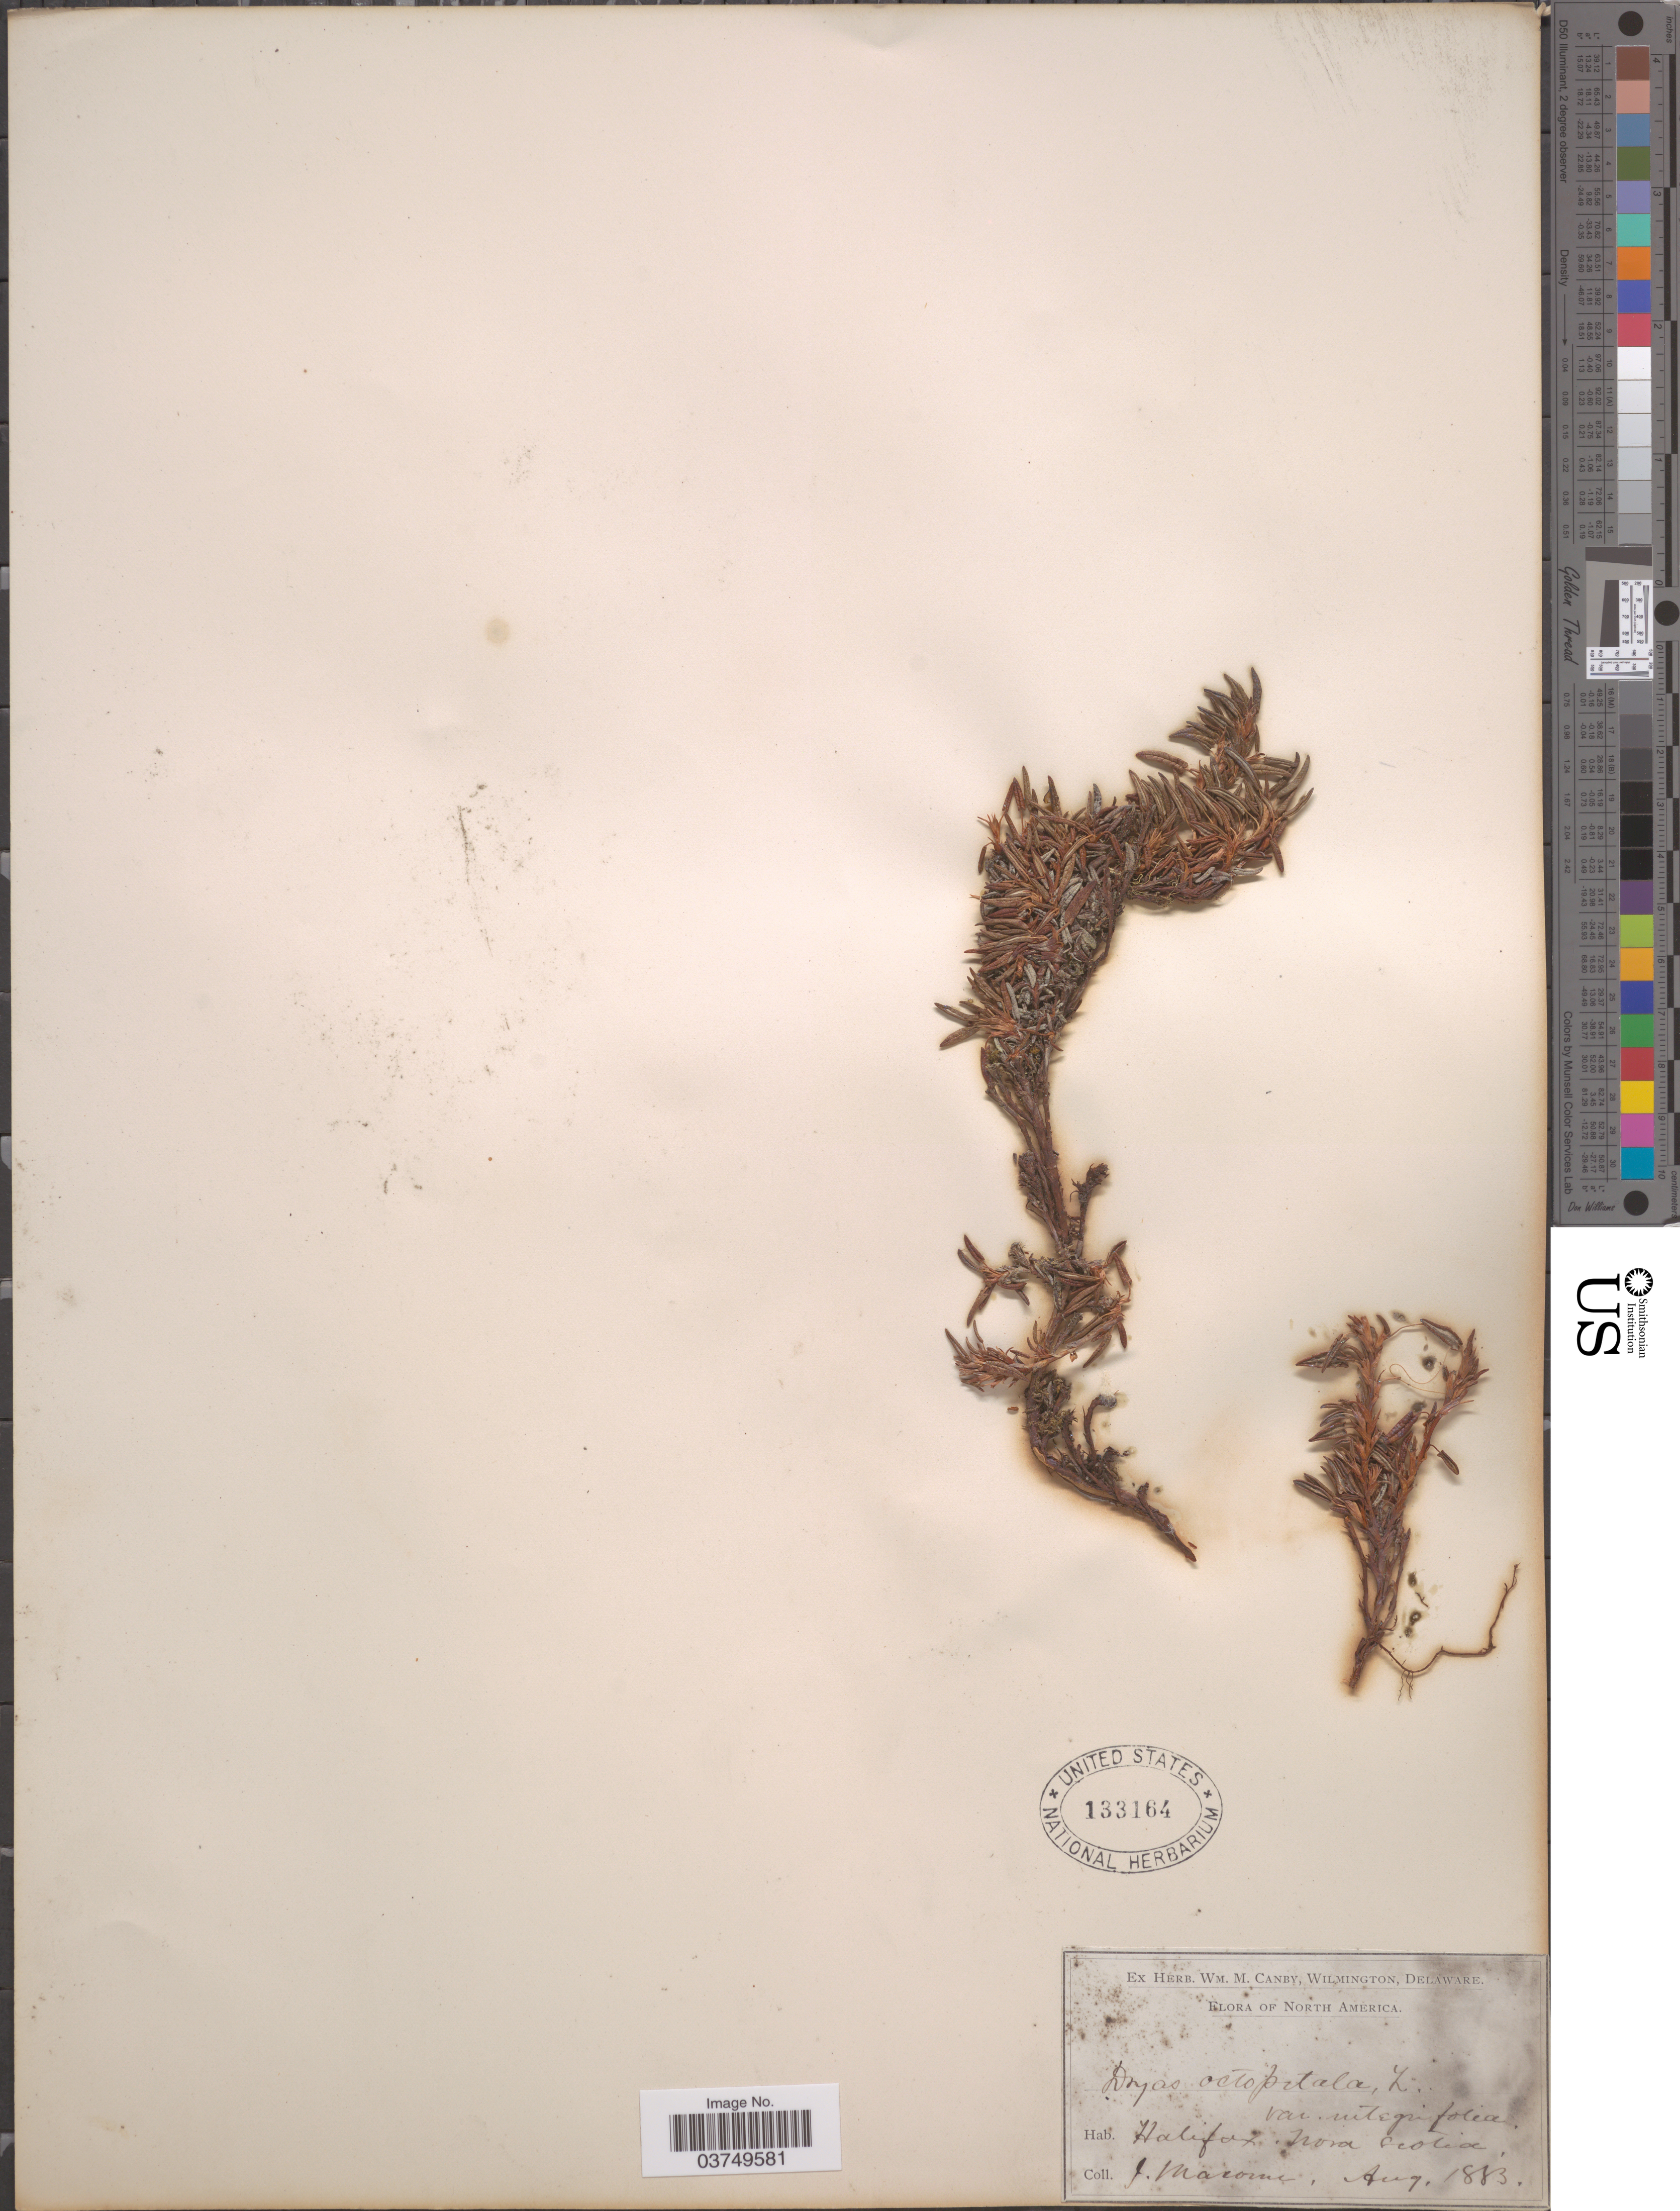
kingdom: Plantae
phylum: Tracheophyta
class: Magnoliopsida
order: Rosales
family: Rosaceae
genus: Dryas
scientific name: Dryas integrifolia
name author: Vahl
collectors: J. Macoun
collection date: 1883-08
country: Canada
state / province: Nova Scotia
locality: Halifax.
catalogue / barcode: US 133164